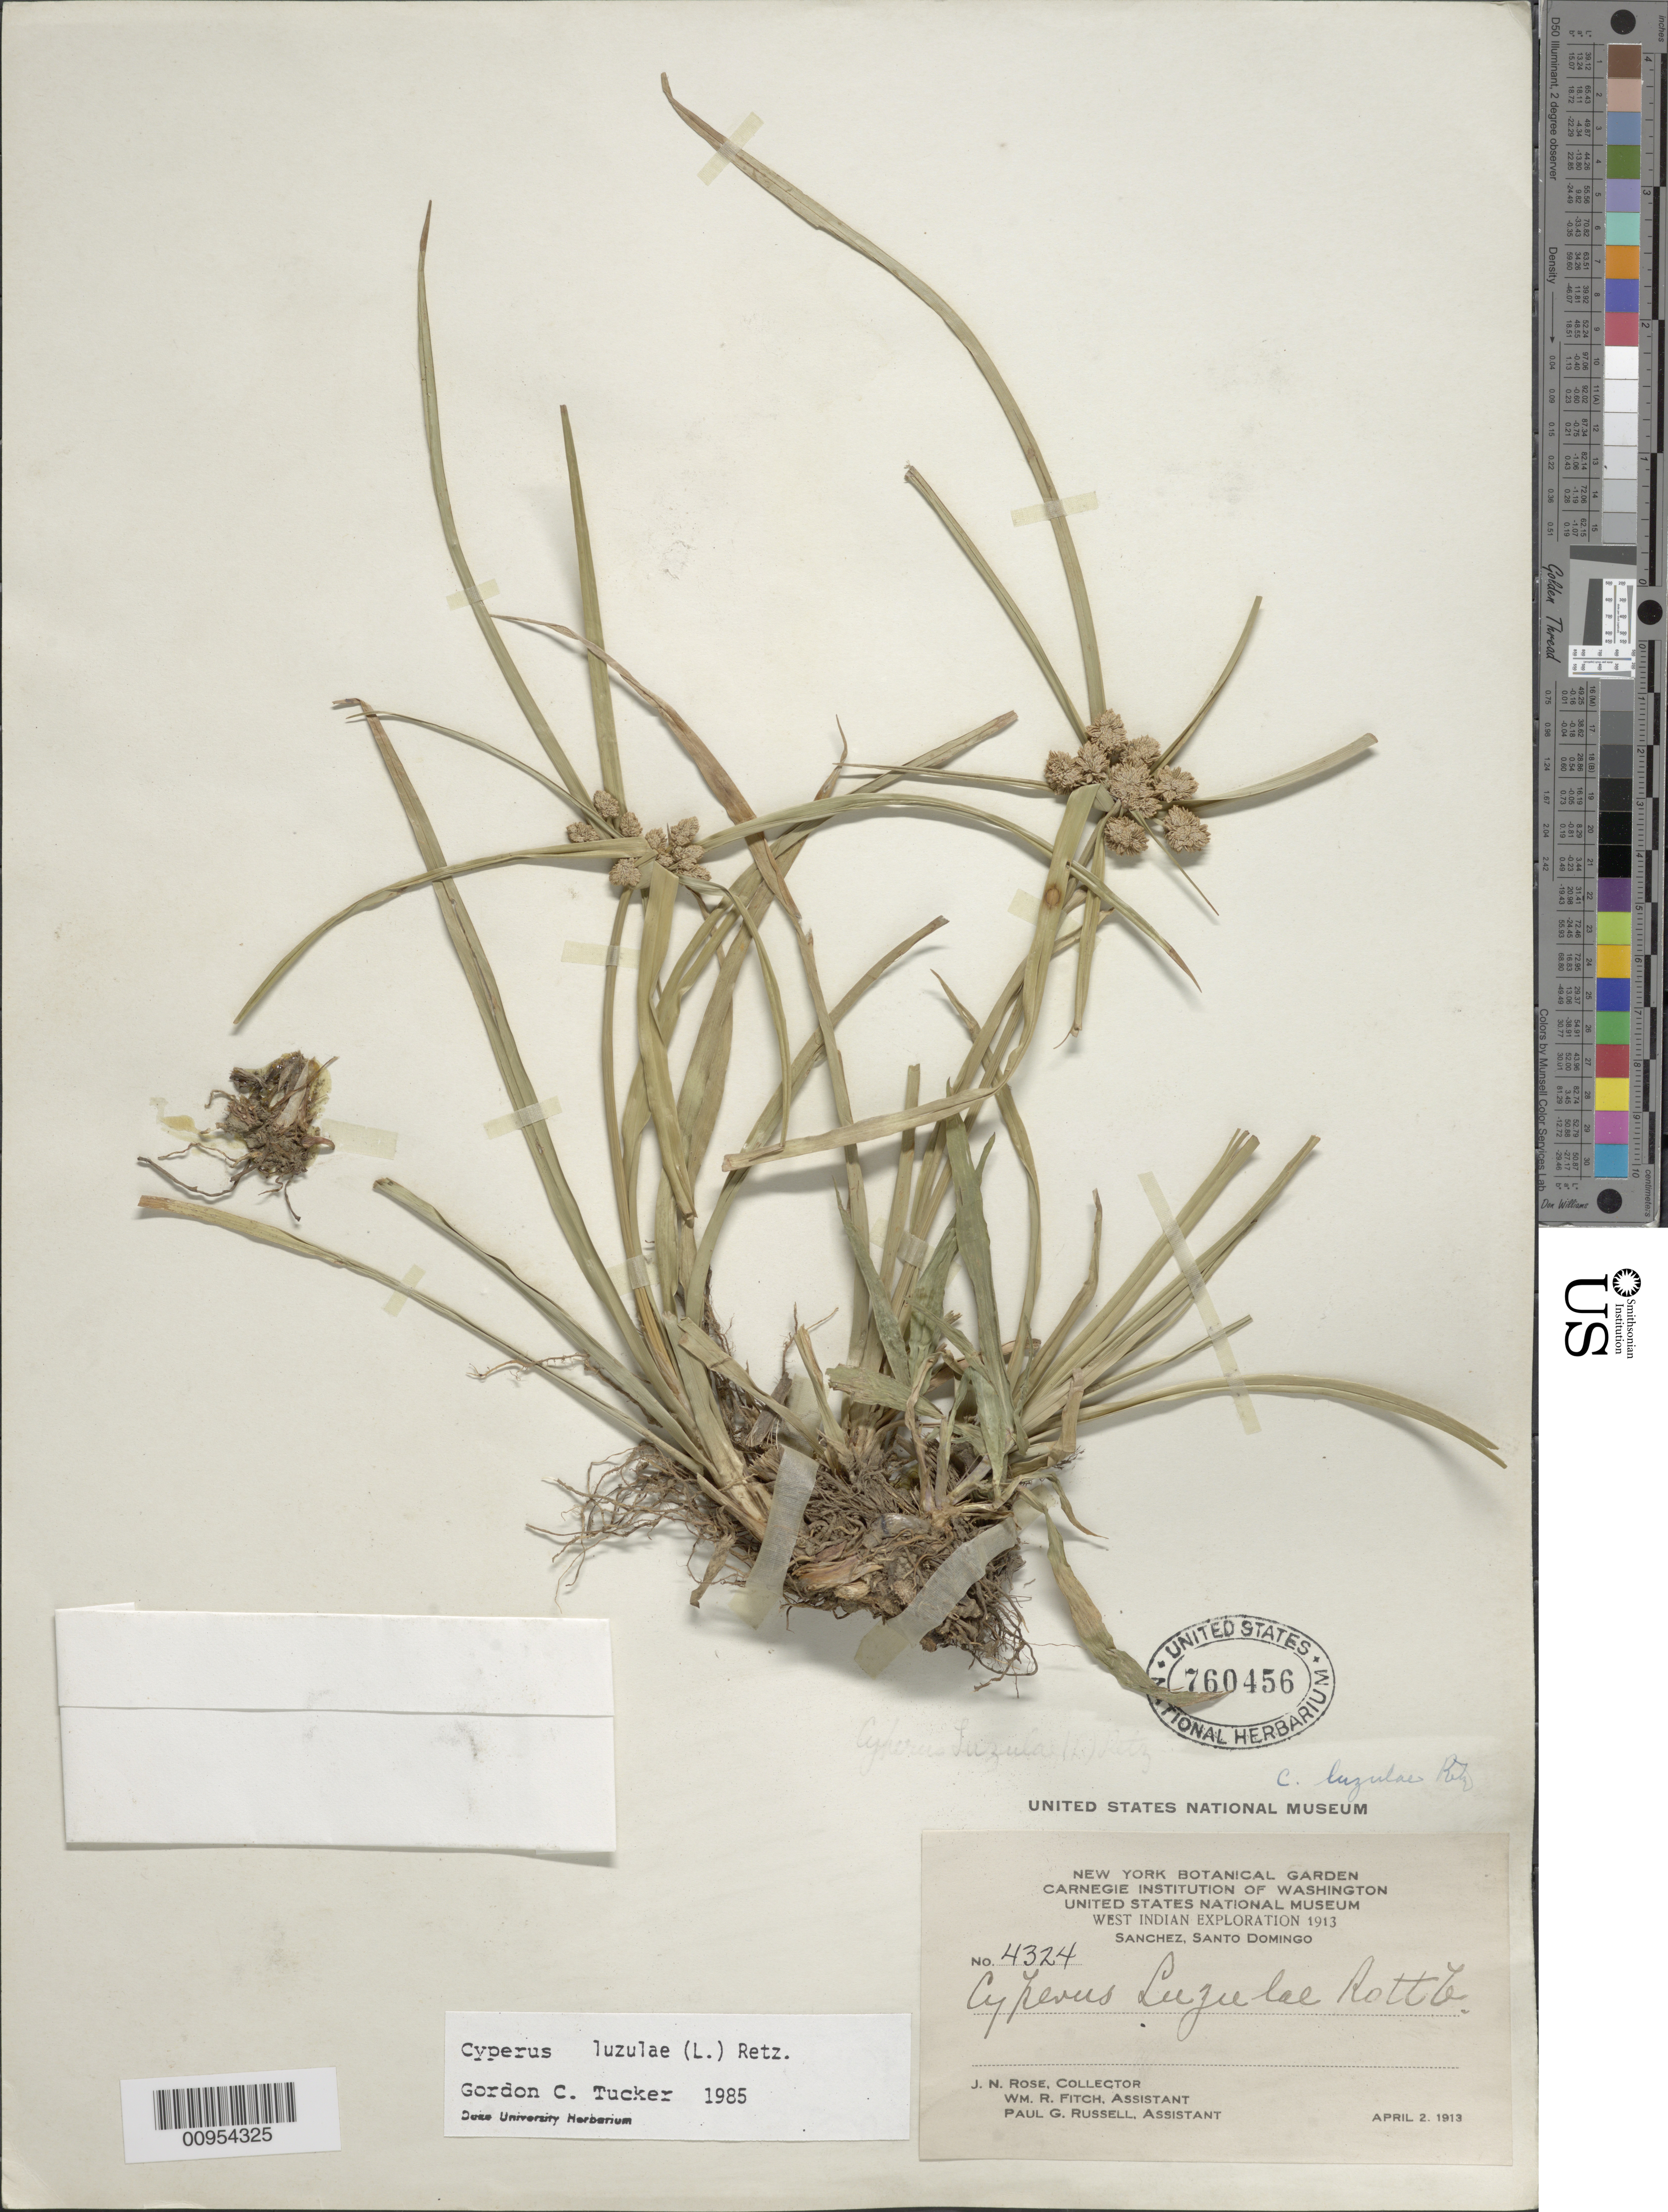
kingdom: Plantae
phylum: Tracheophyta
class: Liliopsida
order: Poales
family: Cyperaceae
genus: Cyperus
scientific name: Cyperus luzulae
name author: (L.) Rottb. ex Retz.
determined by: Tucker, G. C.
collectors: J. N. Rose, W. R. Fitch & P. G. Russell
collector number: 4324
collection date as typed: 02 Apr 1913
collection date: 1913-04-02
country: Dominican Republic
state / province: Sanchez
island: Hispaniola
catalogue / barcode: US 760456